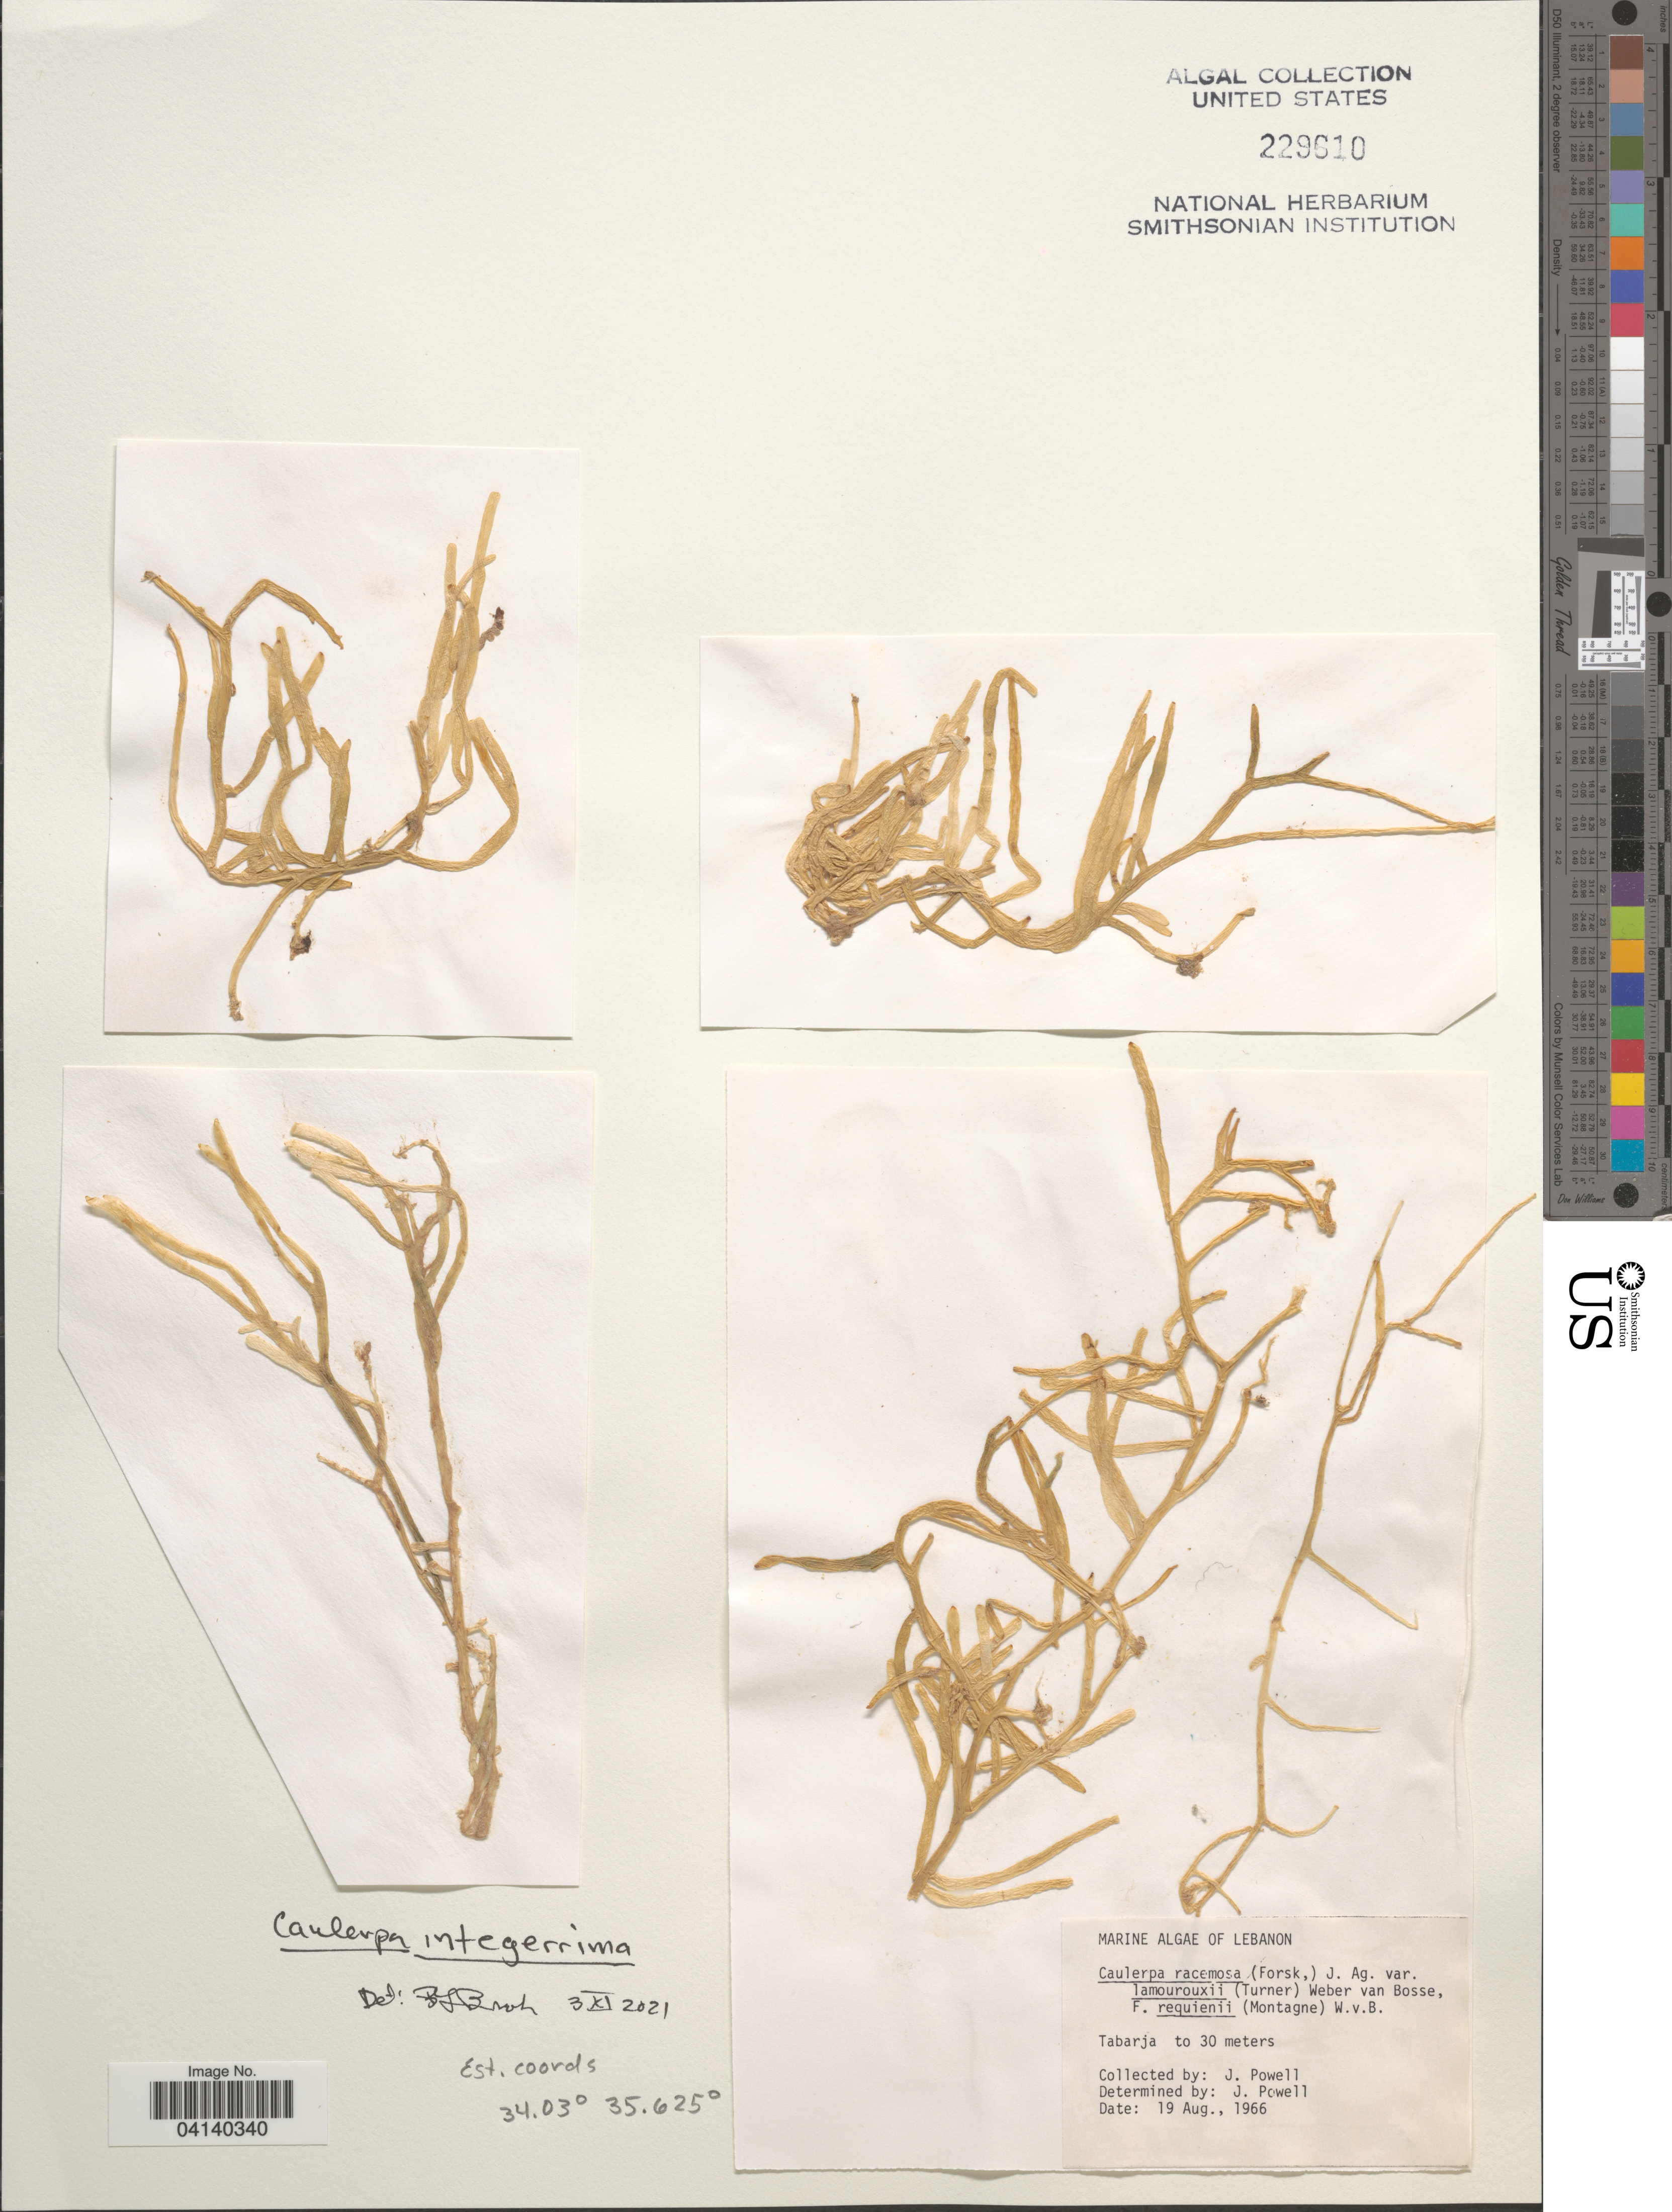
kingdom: Plantae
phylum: Chlorophyta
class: Ulvophyceae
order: Bryopsidales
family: Caulerpaceae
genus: Caulerpa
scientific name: Caulerpa integerrima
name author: (Zanardini) M.J. Wynne et al.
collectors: J. Powell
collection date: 1966-08-19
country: Lebanon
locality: Tabarja.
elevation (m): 30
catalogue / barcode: US 229610